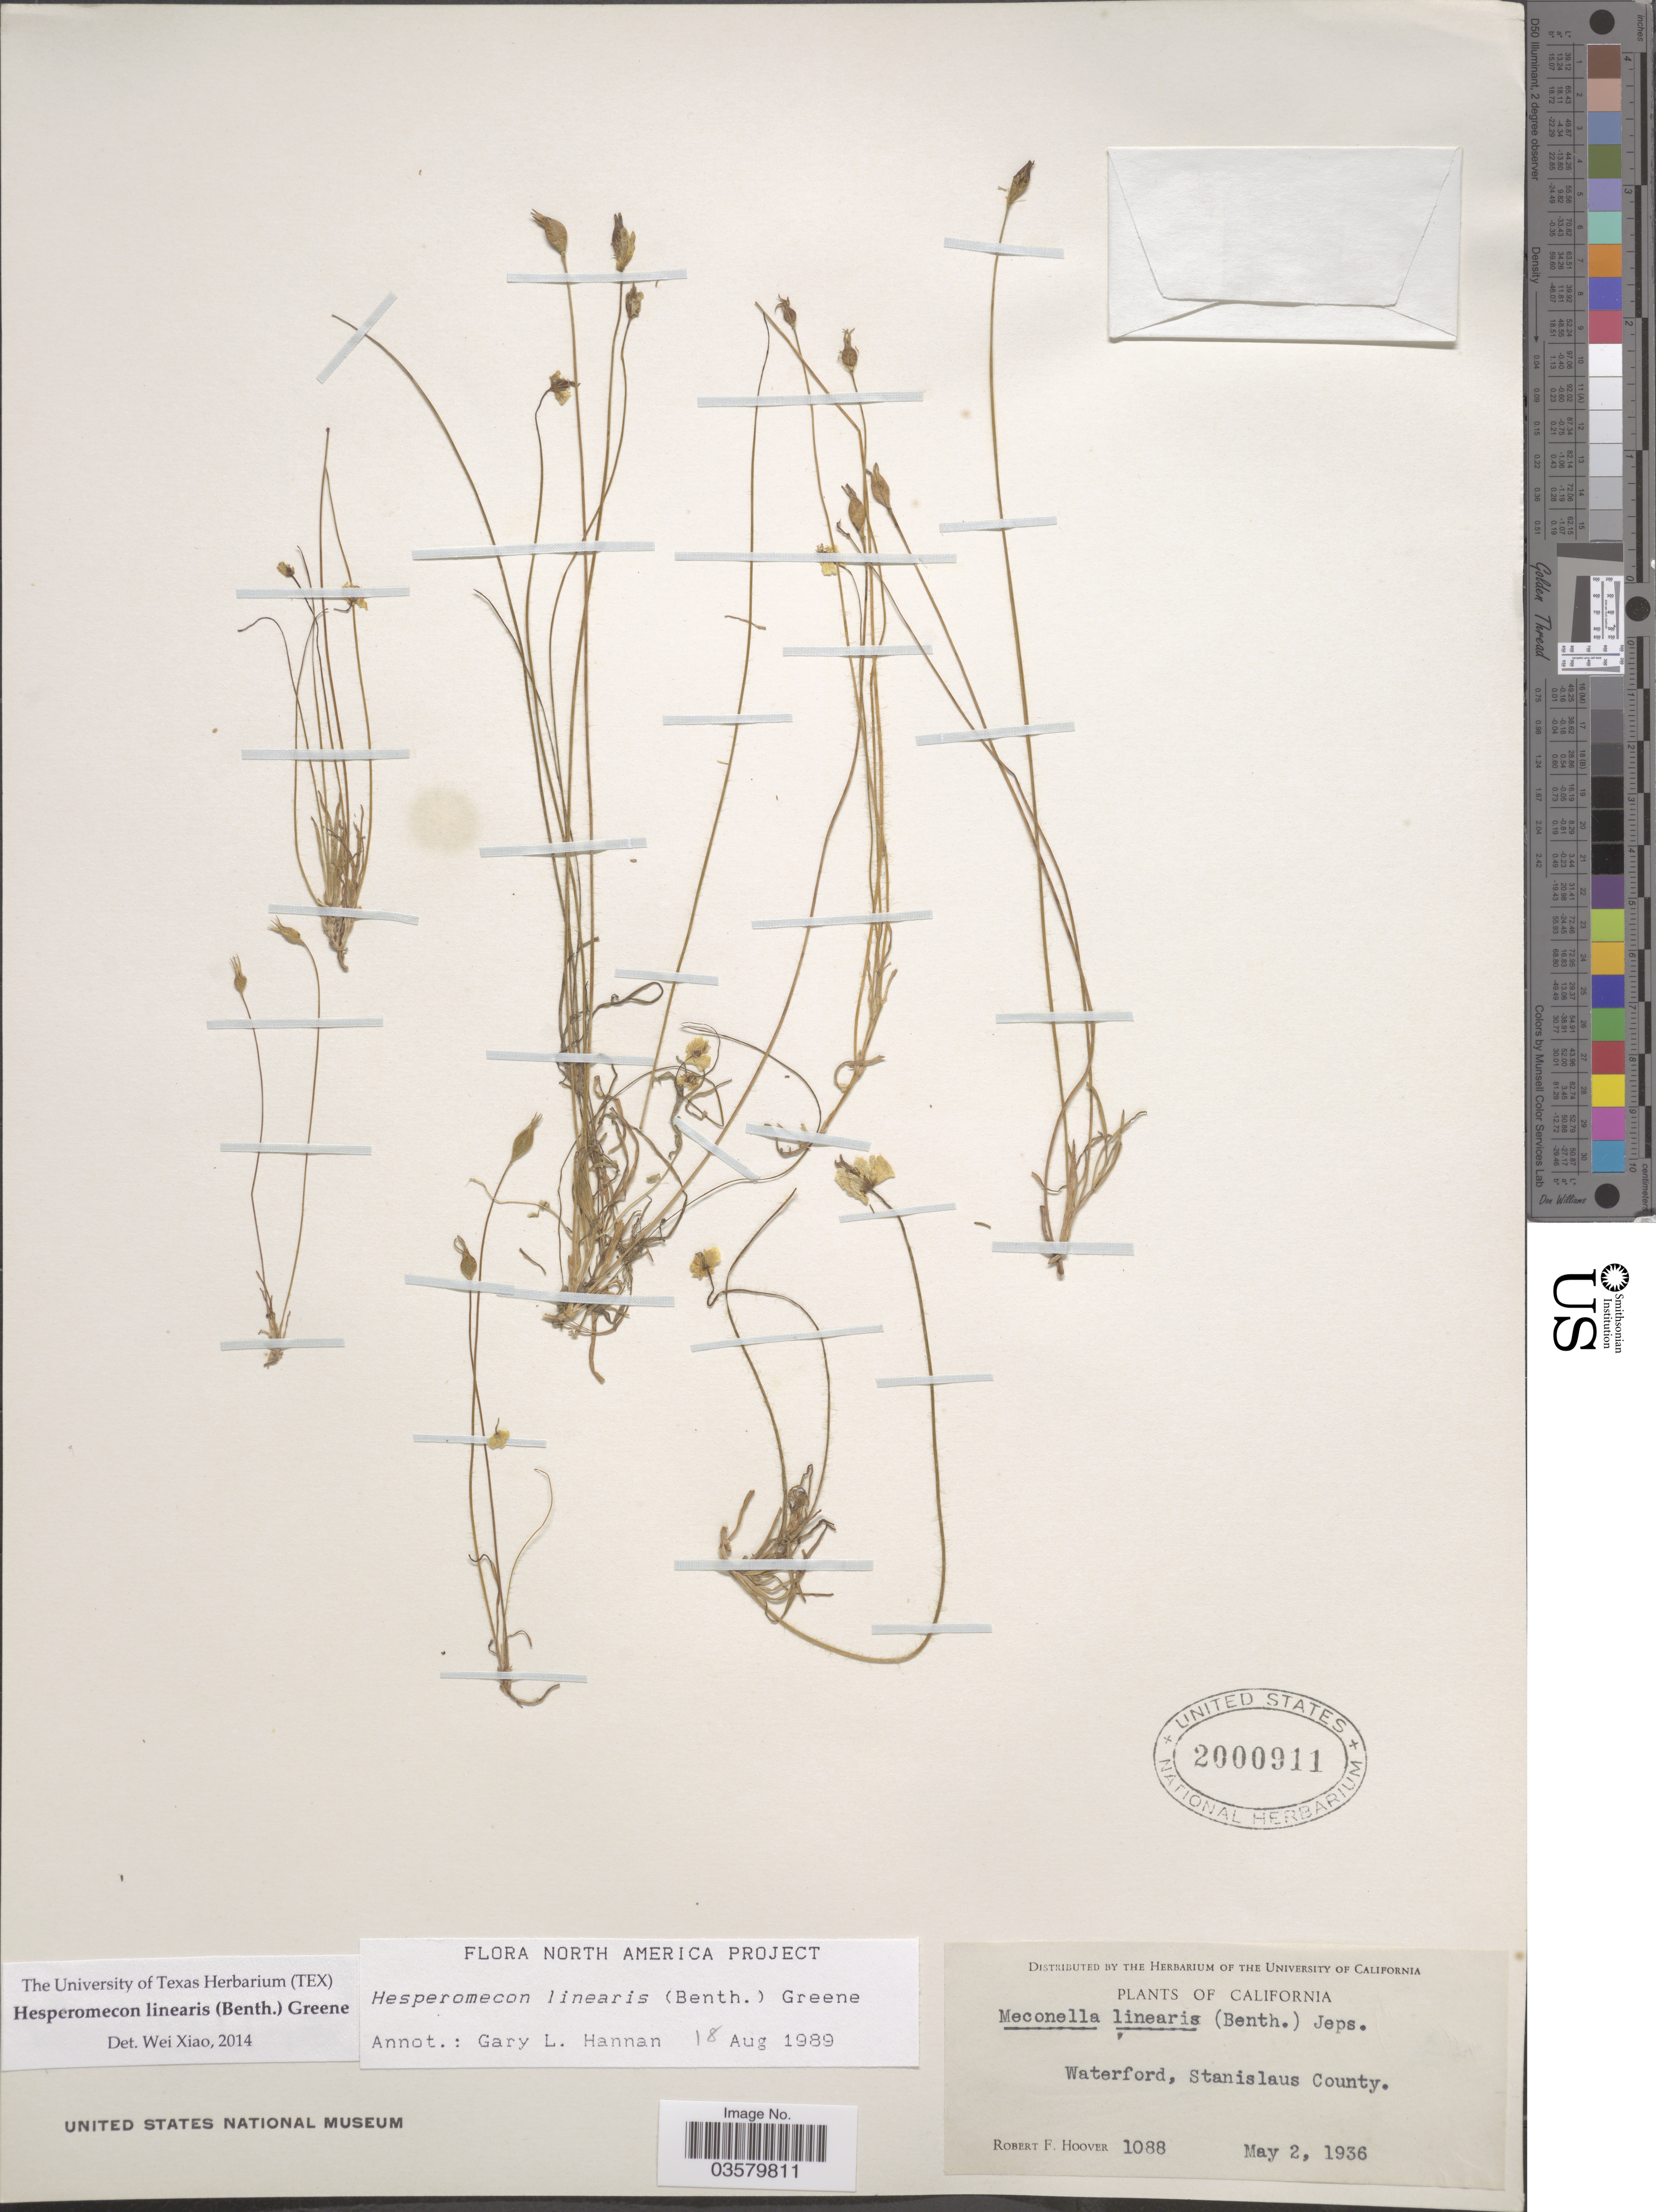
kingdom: Plantae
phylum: Tracheophyta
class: Magnoliopsida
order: Ranunculales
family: Papaveraceae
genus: Platystigma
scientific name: Platystigma lineare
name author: Benth.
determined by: Strong, M. T., (US), Smithsonian Institution - National Museum of Natural History (UNITED STATES)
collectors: R. F. Hoover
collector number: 1088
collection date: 1936-05-02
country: United States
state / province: California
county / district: Stanislaus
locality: Waterford, Stanislaus County.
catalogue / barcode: US 2000911